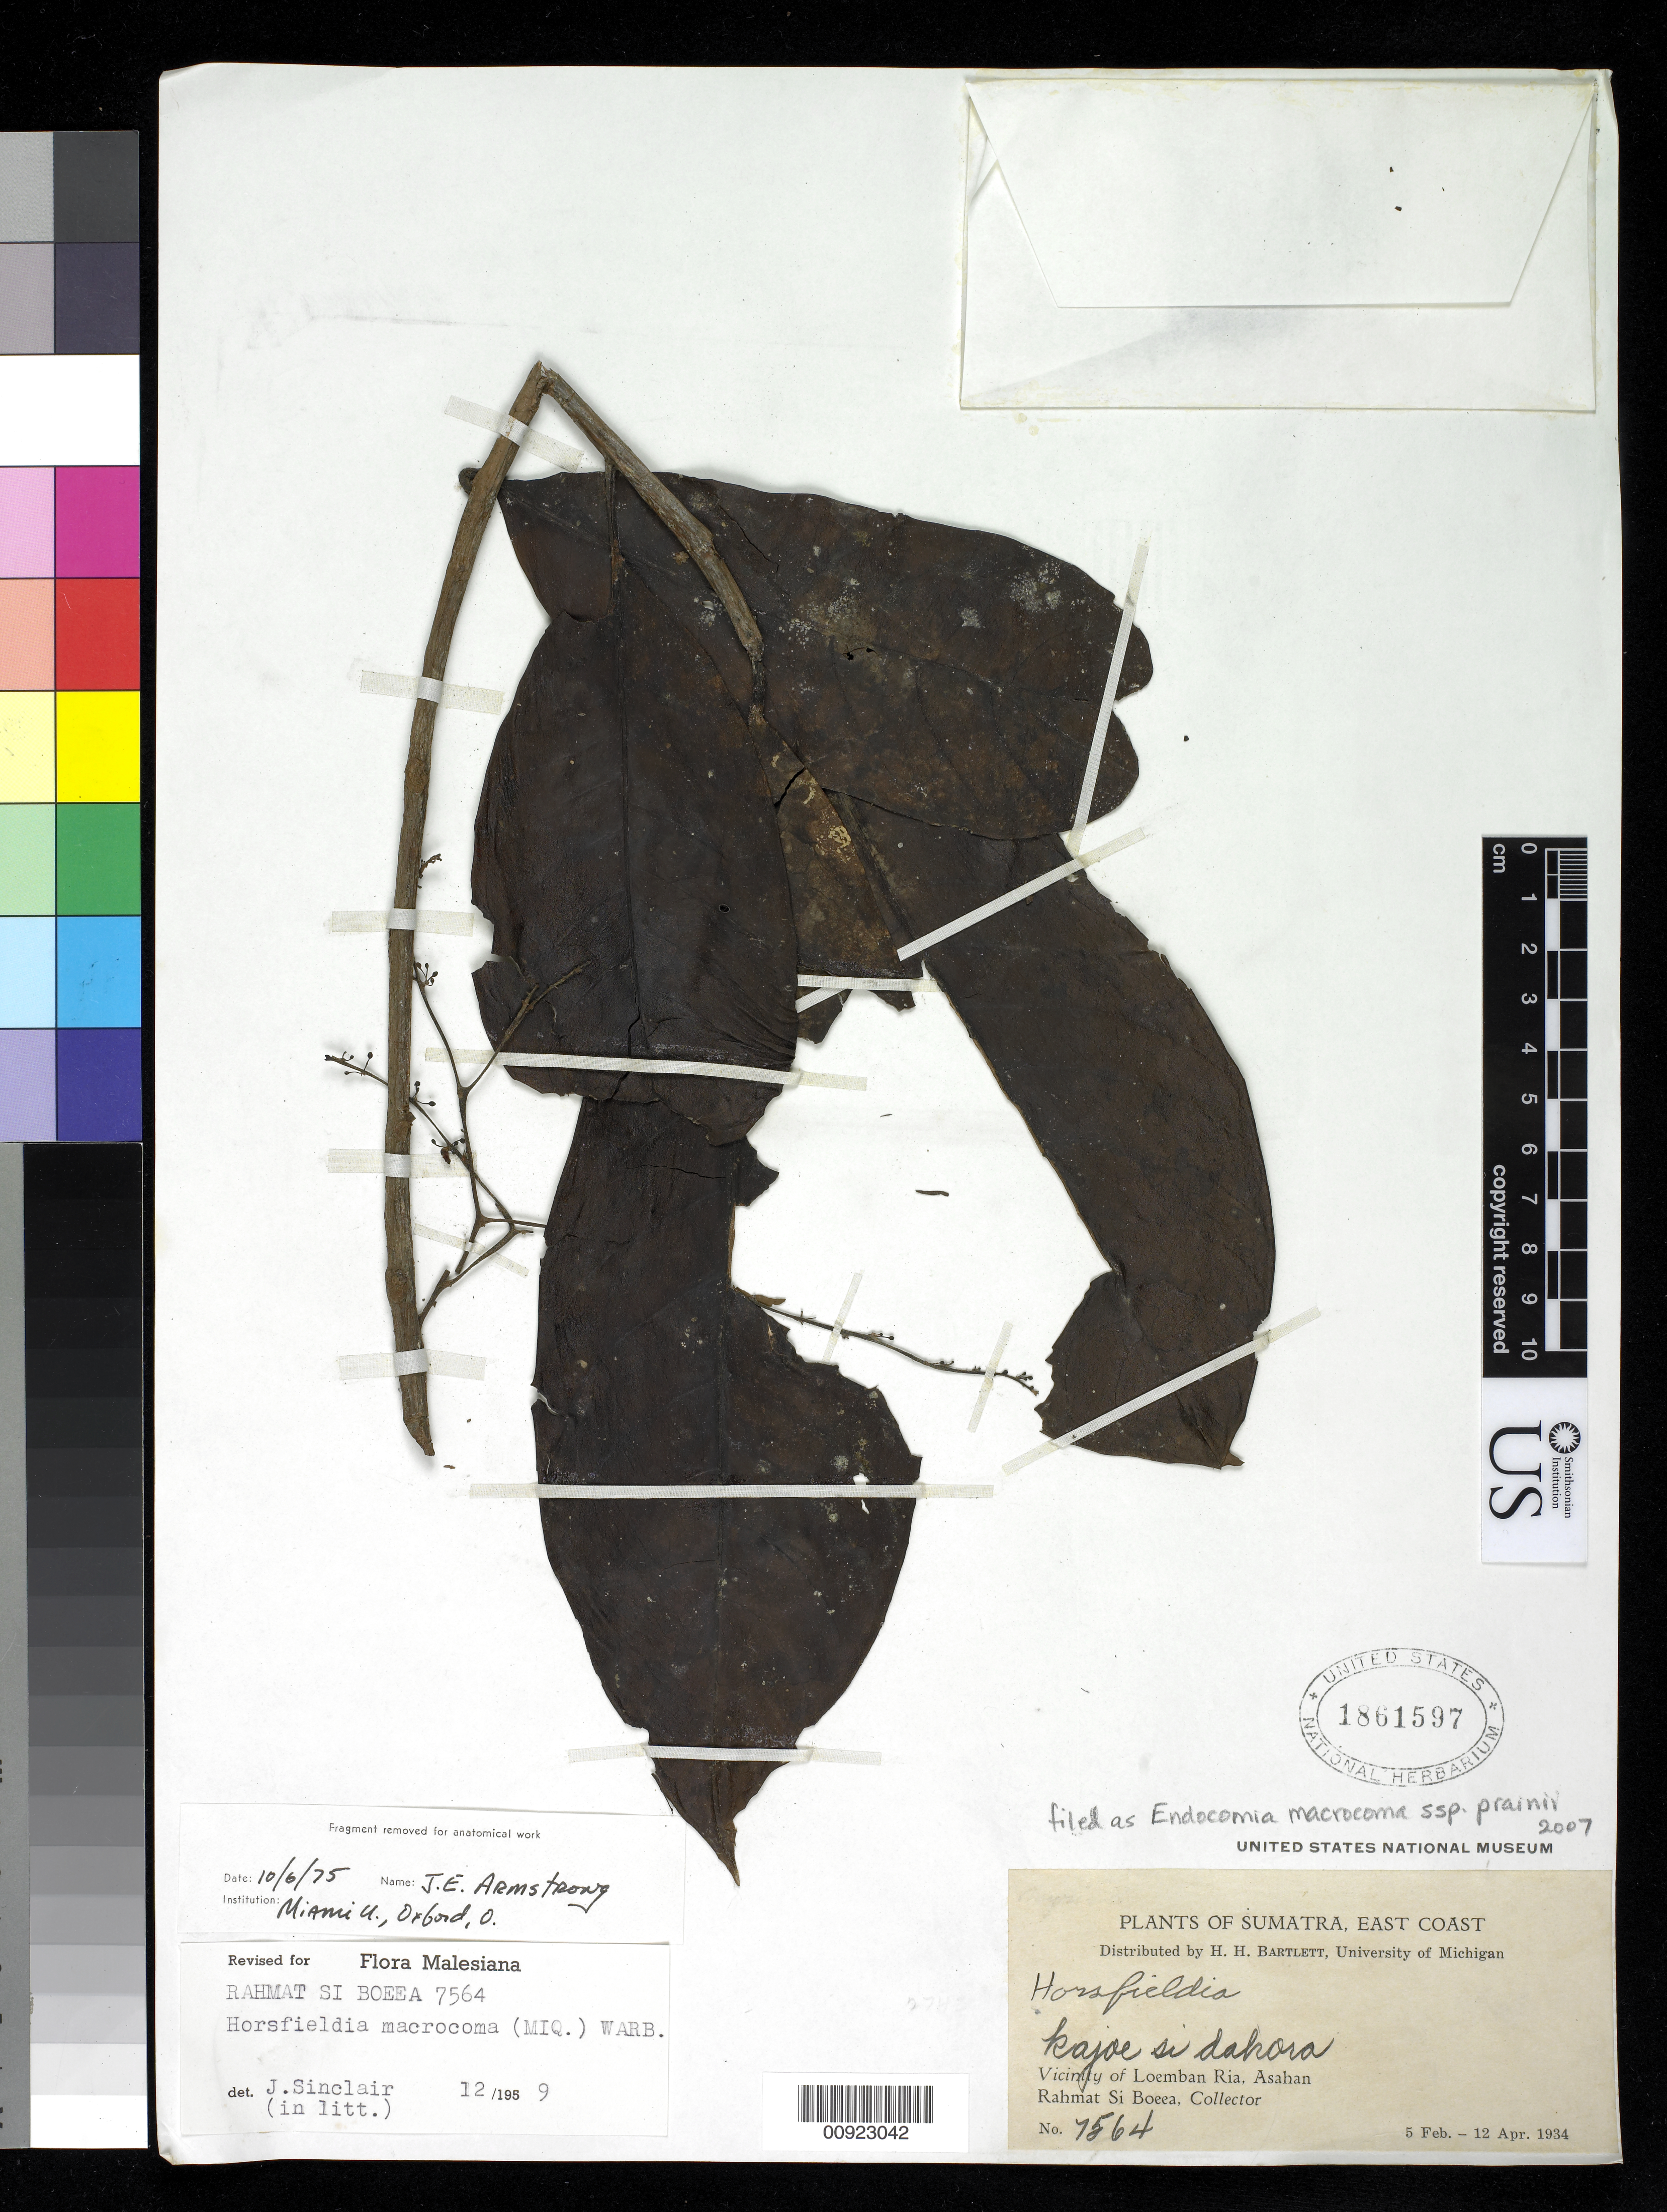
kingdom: Plantae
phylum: Tracheophyta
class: Magnoliopsida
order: Magnoliales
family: Myristicaceae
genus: Endocomia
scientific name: Endocomia macrocoma subsp. prainii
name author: (King) W.J. de Wilde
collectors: Rahmat Si Boeea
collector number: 7564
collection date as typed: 05 Feb 1934 to 12 Apr 1934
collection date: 1934-02-05/1934-04-12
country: Indonesia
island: Sumatra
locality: East Coast; Vicinity of Loemban Ria, Asahan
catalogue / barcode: US 1861597